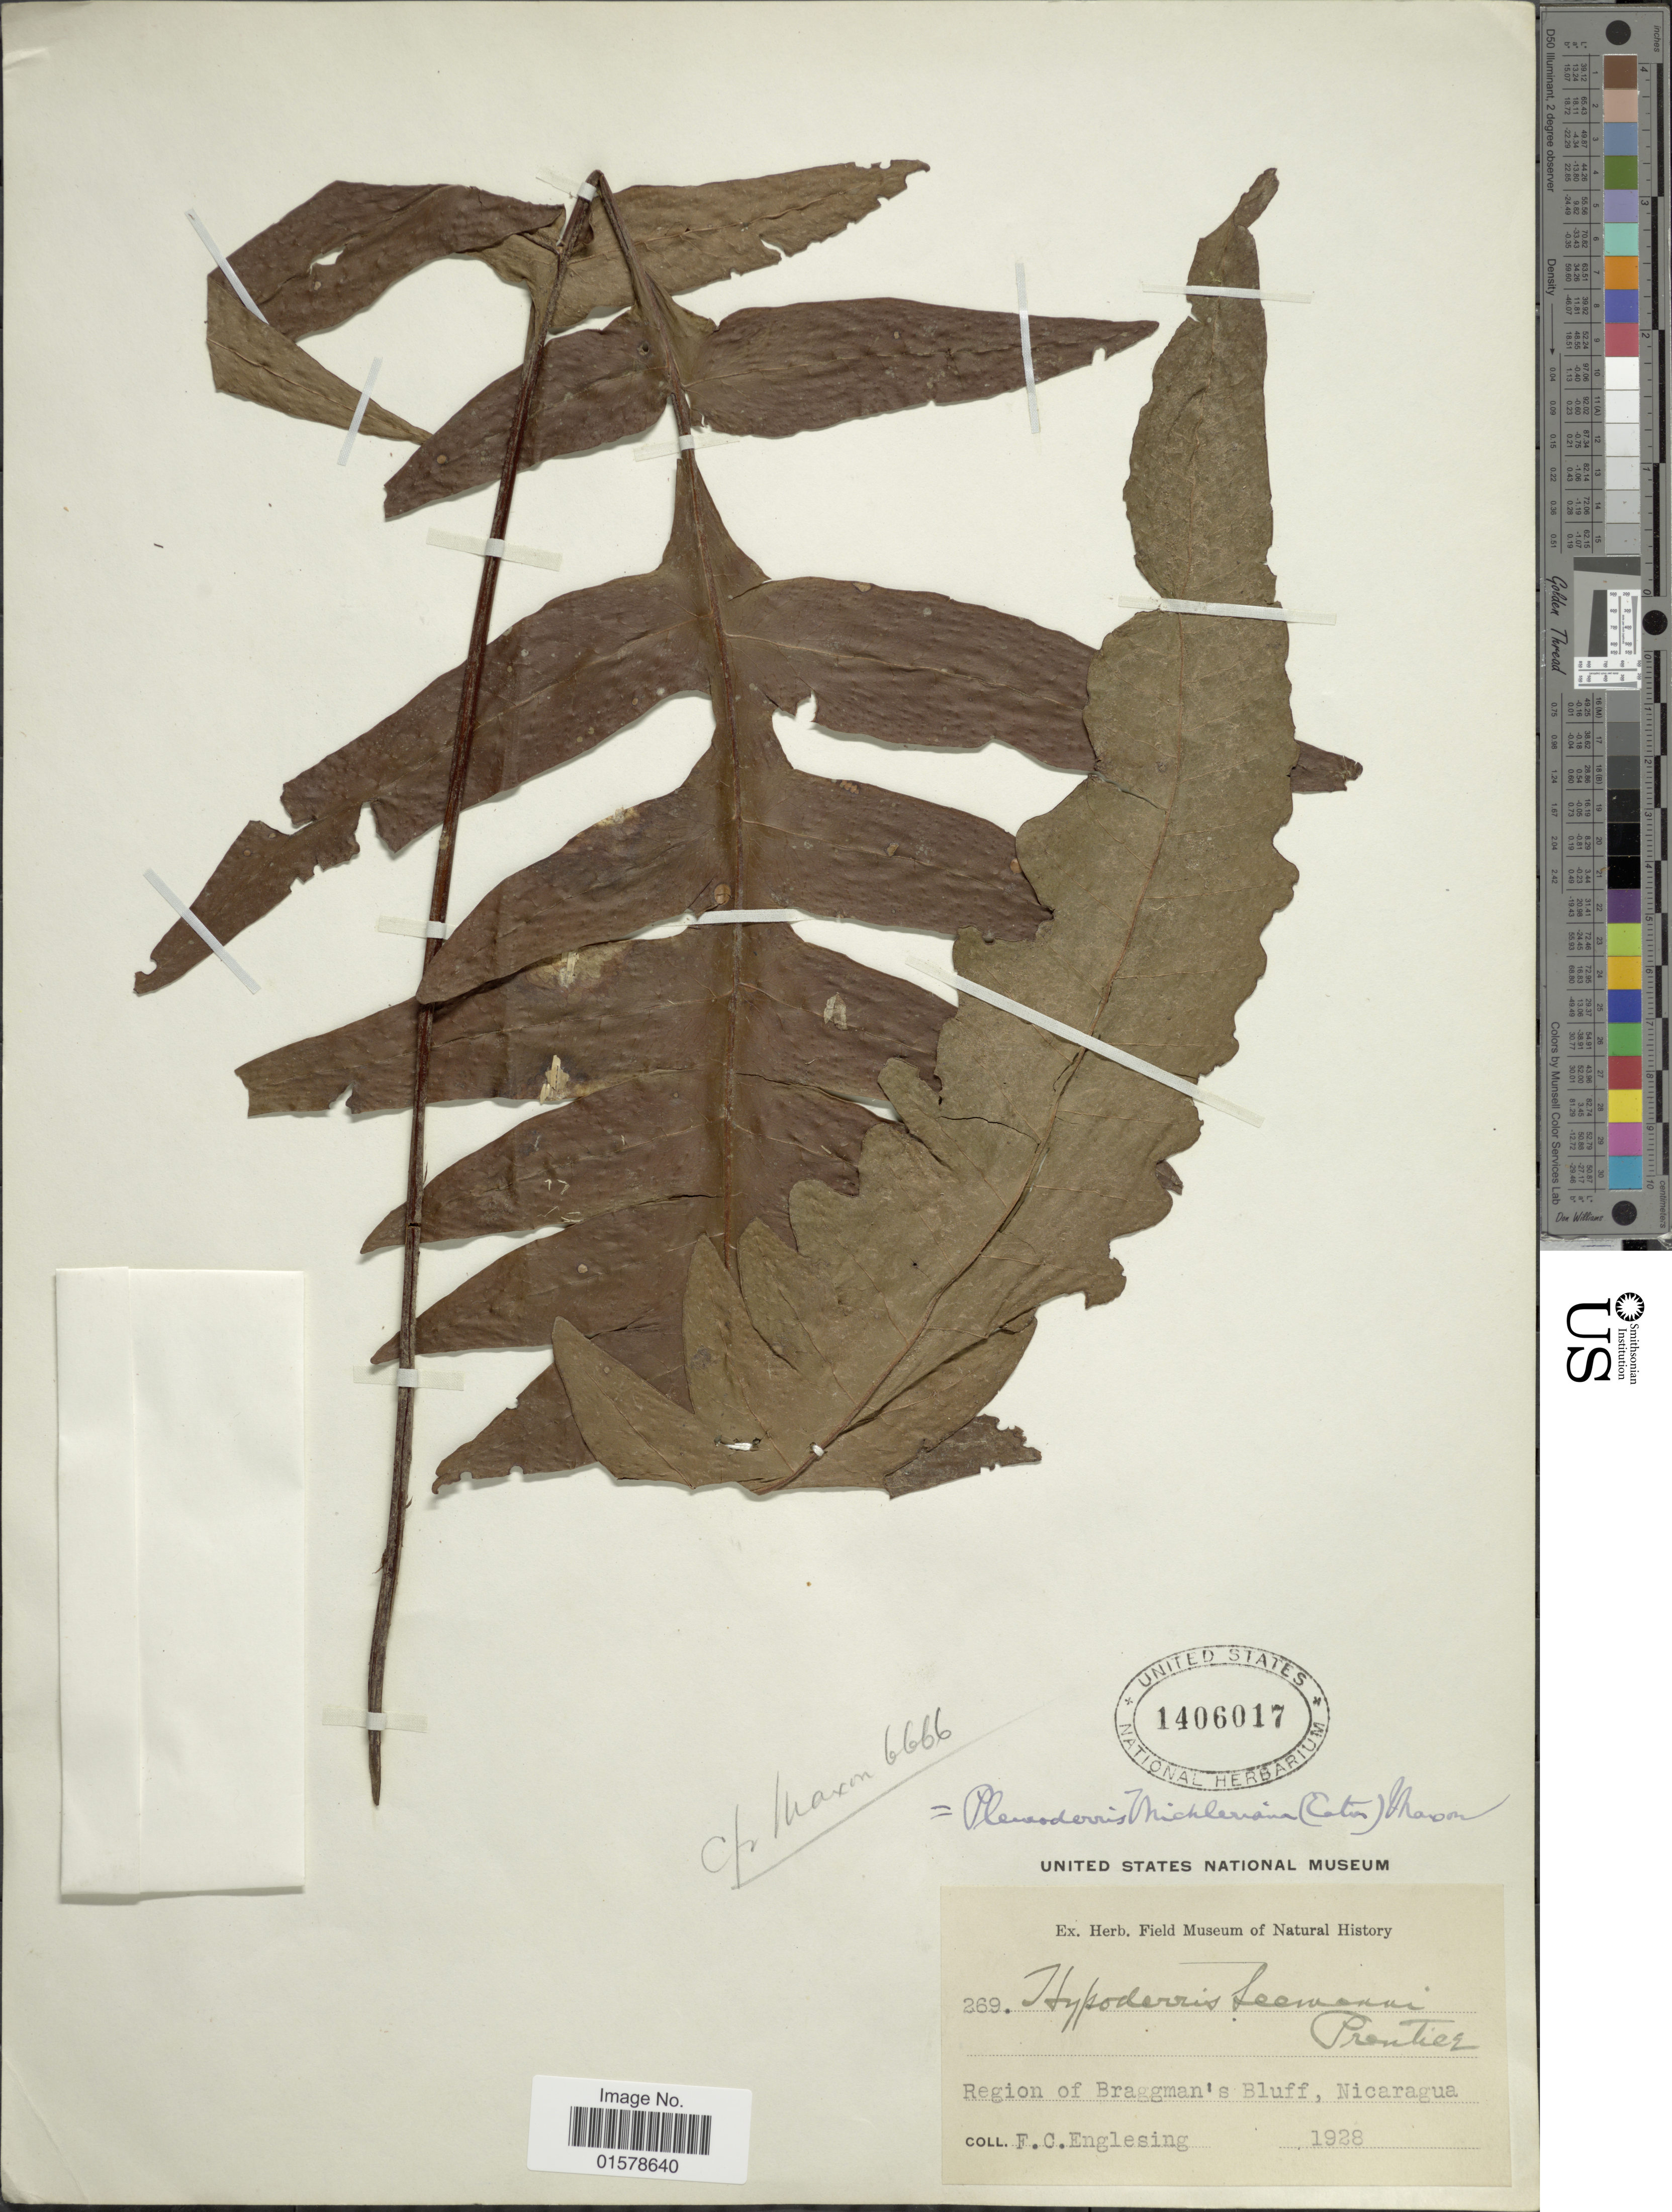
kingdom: Plantae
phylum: Tracheophyta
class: Polypodiopsida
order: Polypodiales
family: Tectariaceae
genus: Tectaria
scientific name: Tectaria x michleriana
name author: (D.C. Eaton) Lellinger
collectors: F. Englesing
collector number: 269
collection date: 1928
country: Nicaragua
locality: Region of Braggman's Bluff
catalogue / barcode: US 1406017